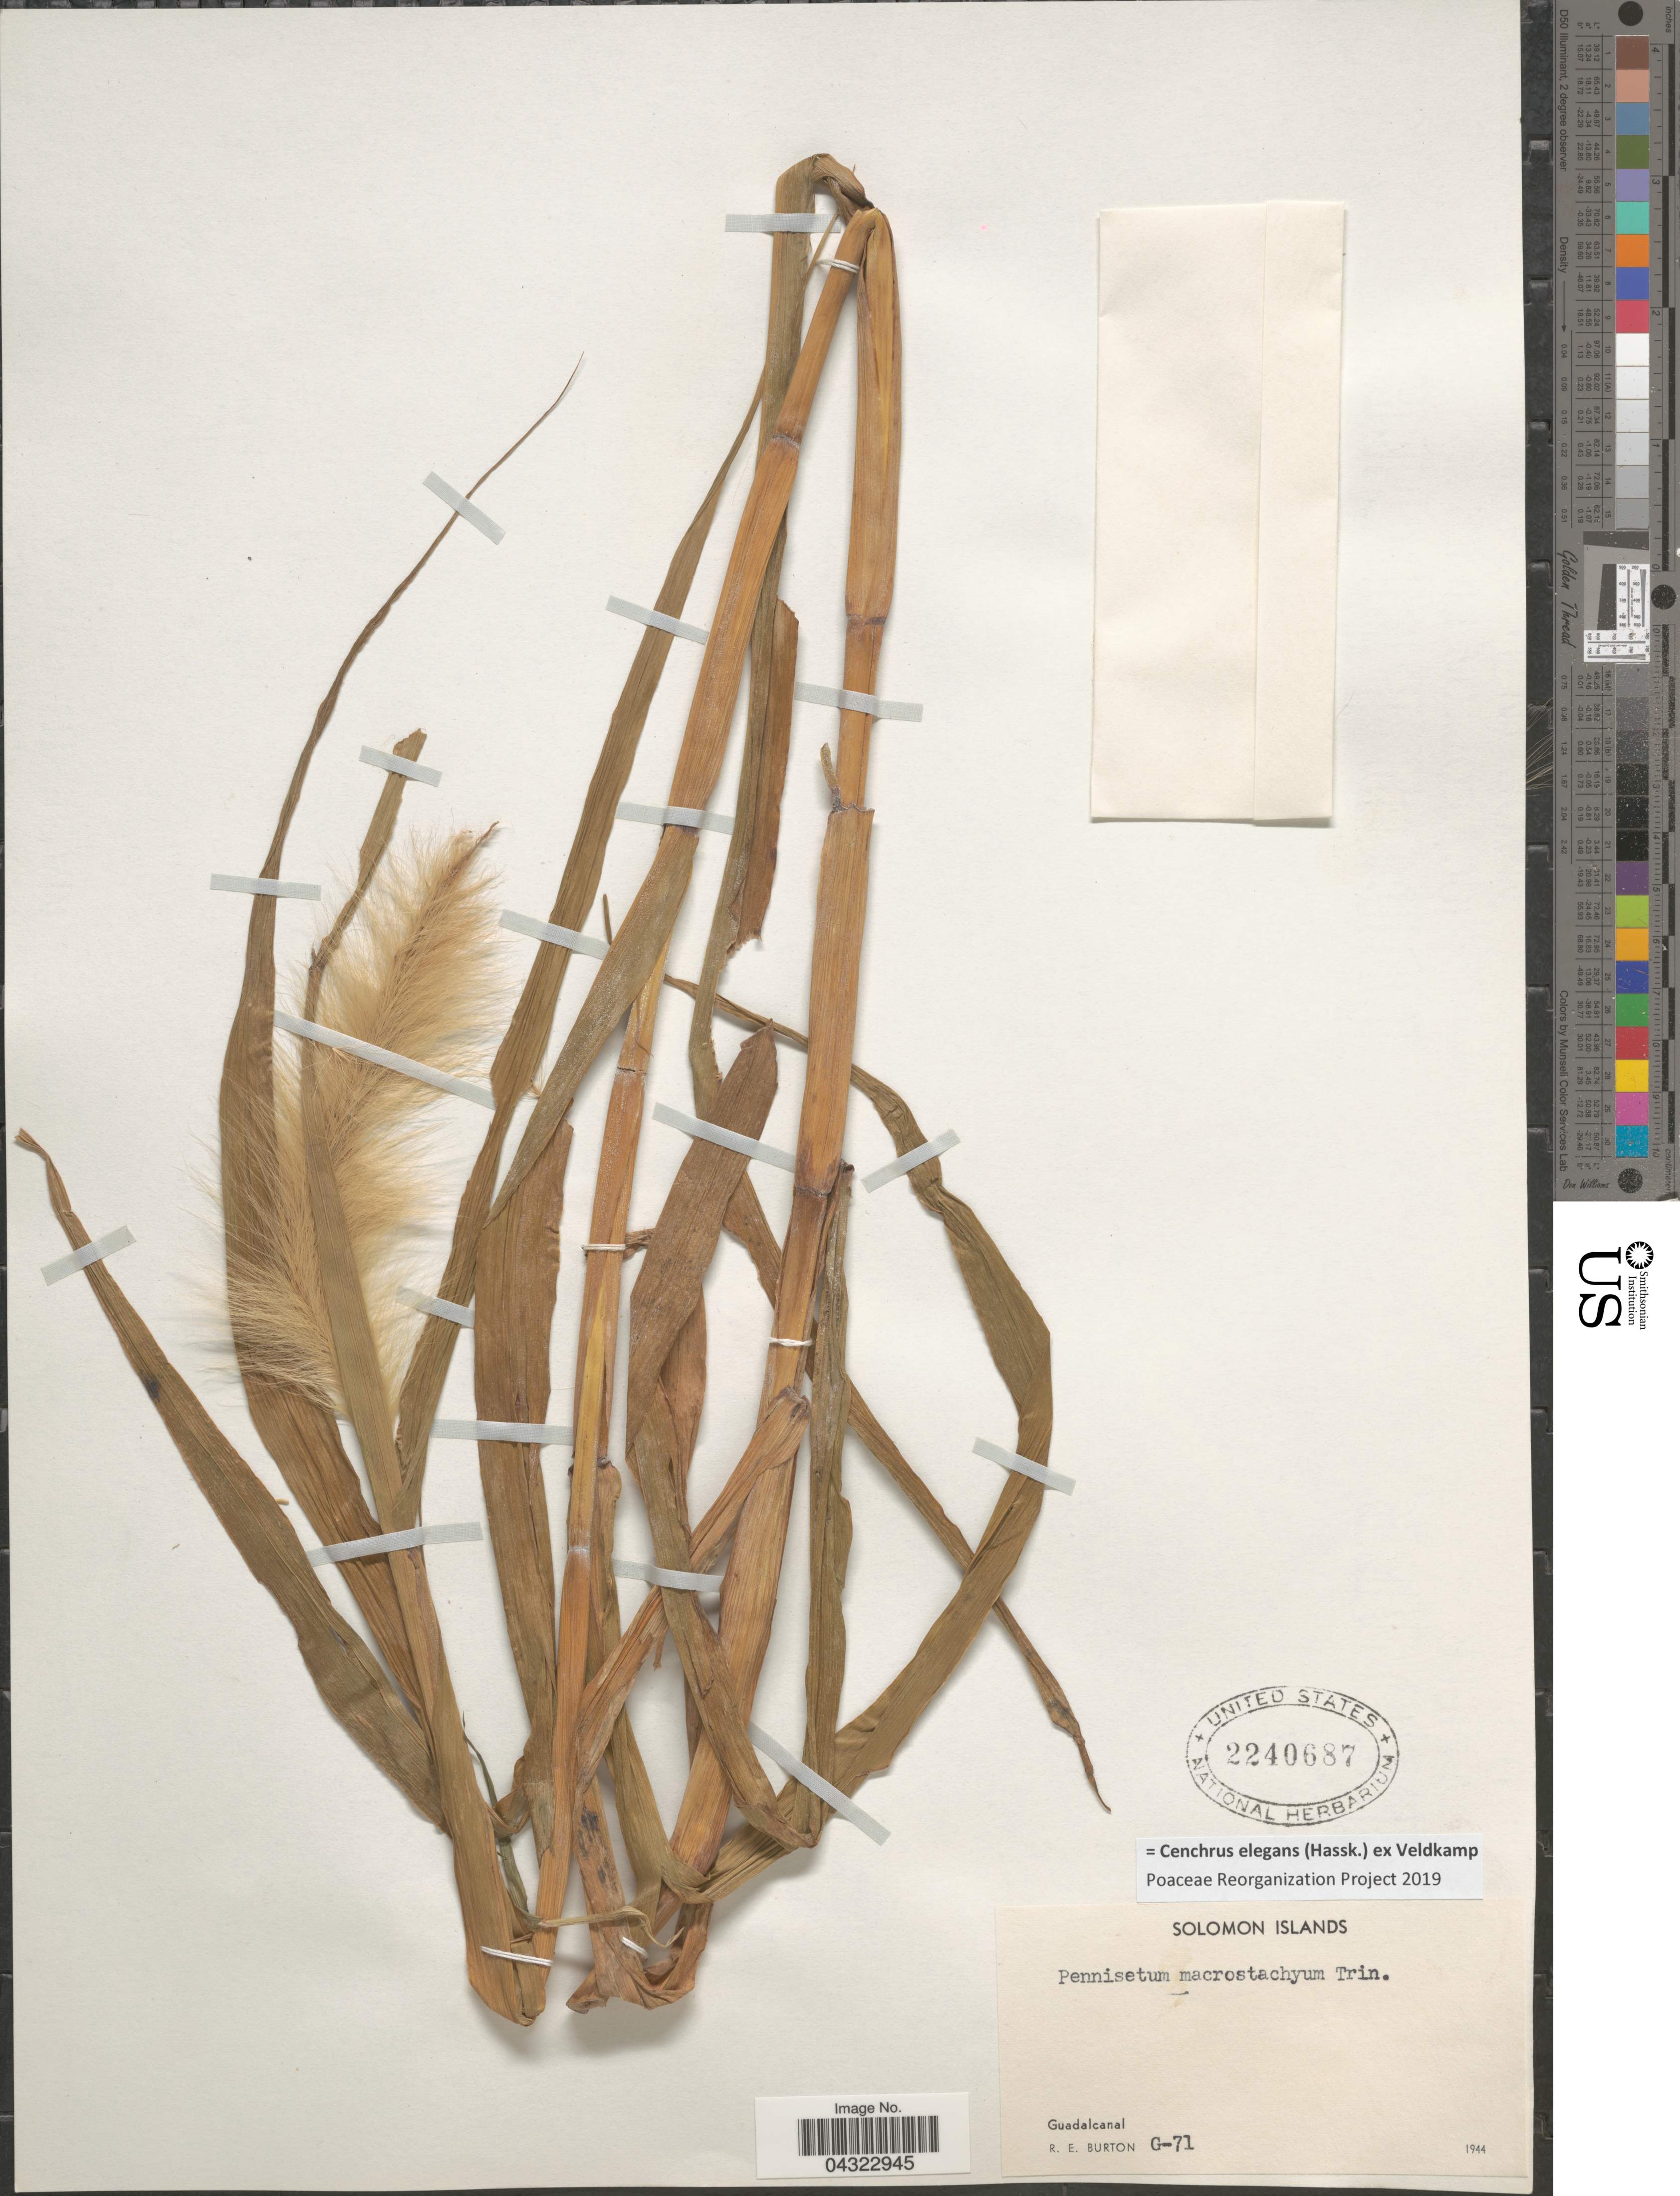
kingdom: Plantae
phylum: Tracheophyta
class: Liliopsida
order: Poales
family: Poaceae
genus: Cenchrus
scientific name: Cenchrus elegans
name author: (Hassk.) Veldkamp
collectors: R. Burton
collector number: G-71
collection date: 1944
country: Solomon Islands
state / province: Solomon Islands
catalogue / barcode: US 2240687